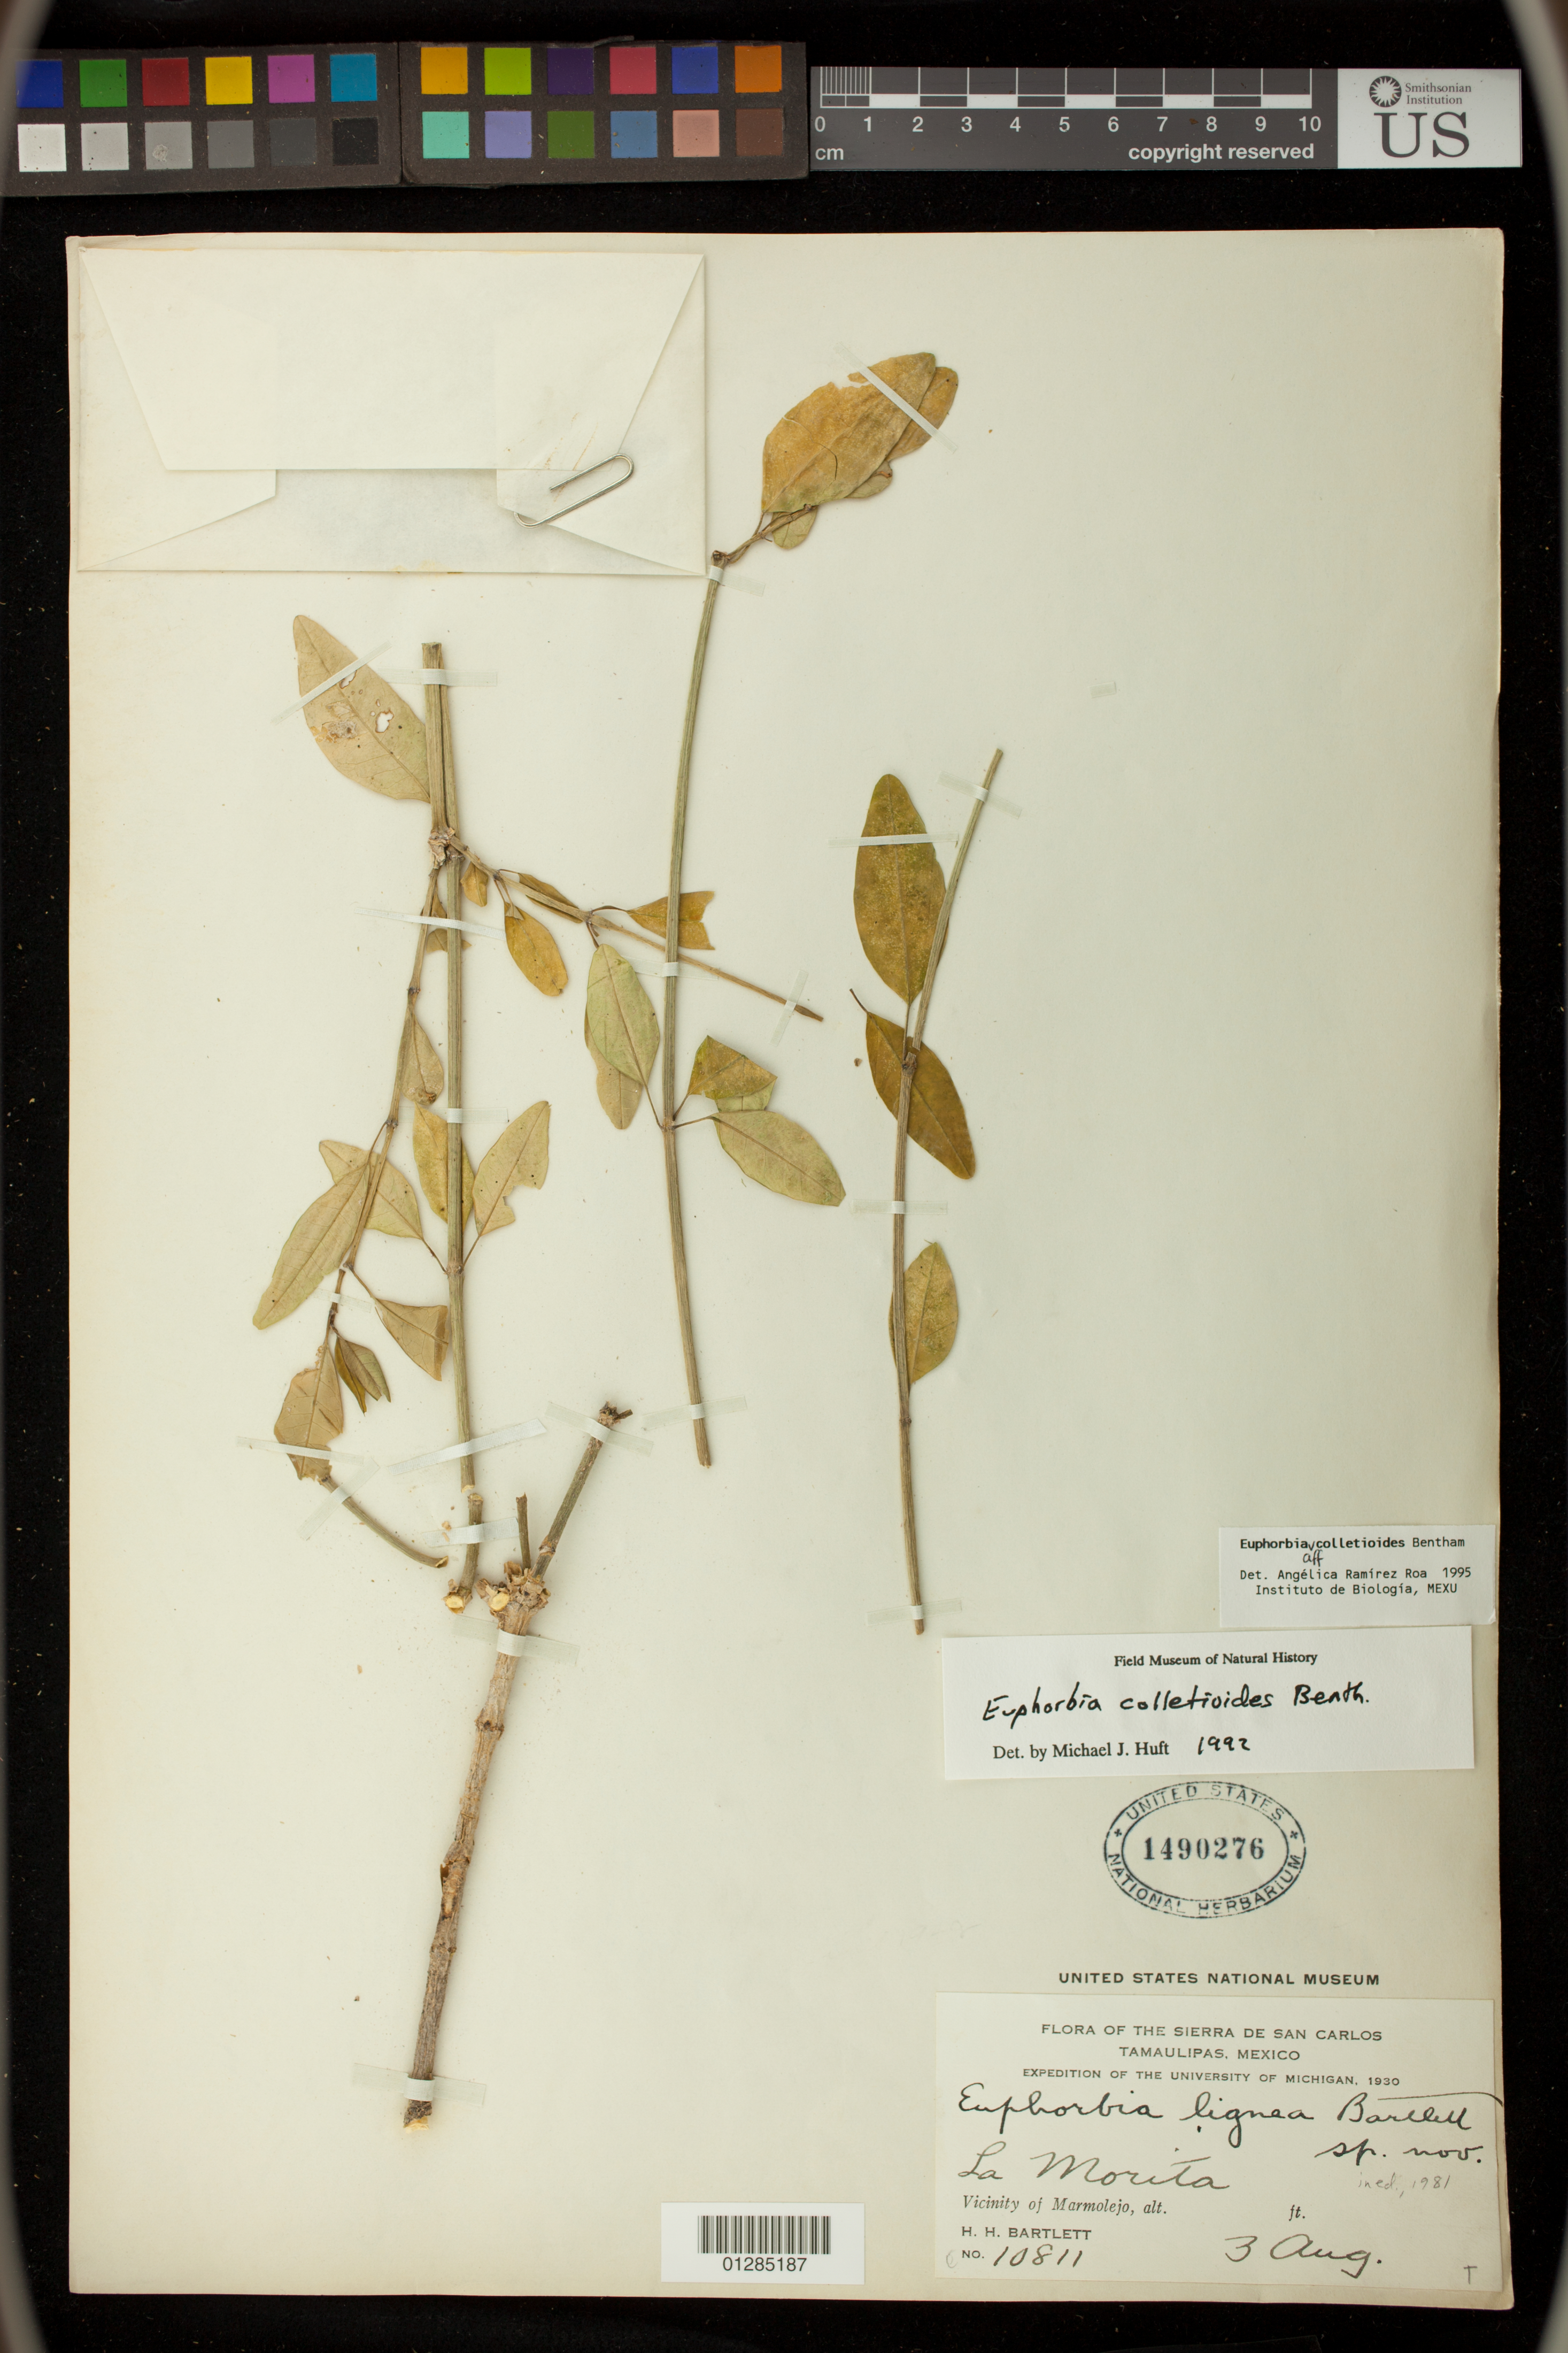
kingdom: Plantae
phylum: Tracheophyta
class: Magnoliopsida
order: Malpighiales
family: Euphorbiaceae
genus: Euphorbia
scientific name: Euphorbia colletioides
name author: Benth.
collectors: H. H. Bartlett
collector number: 10811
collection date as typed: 03 Aug 1930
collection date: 1930-08-03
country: Mexico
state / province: Tamaulipas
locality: La Morita vicinity of Marmolejo.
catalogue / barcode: US 1490276